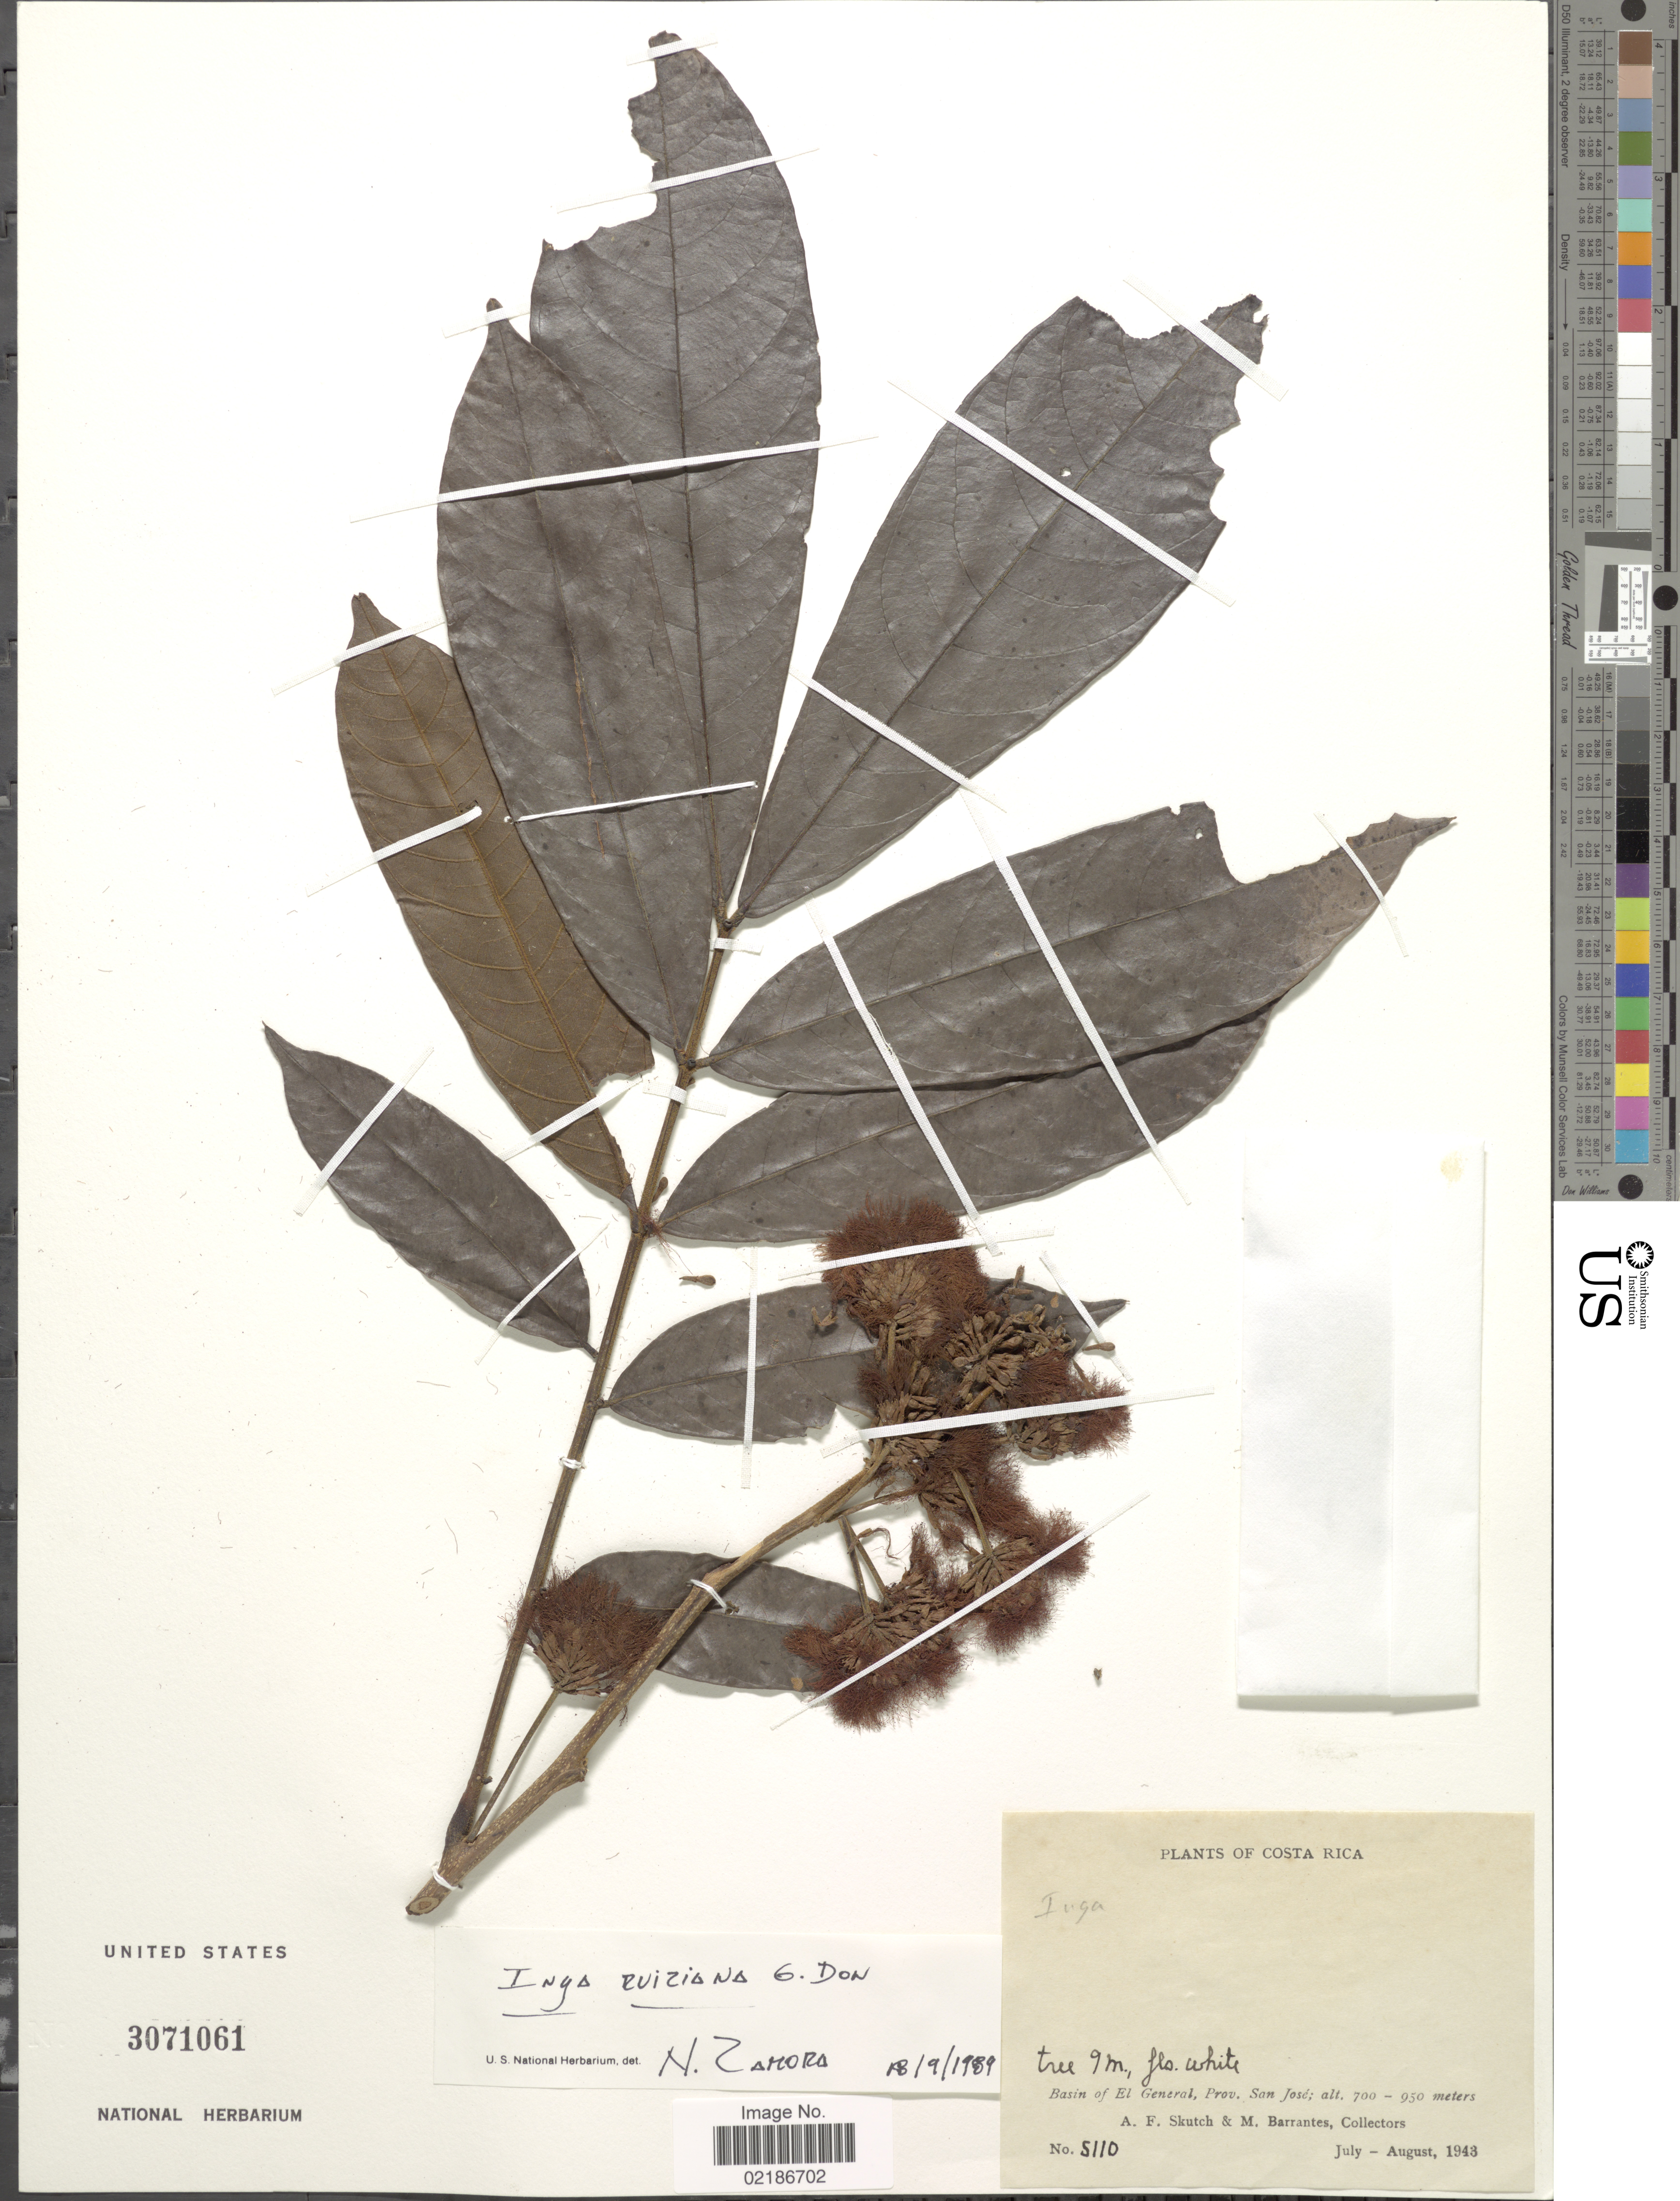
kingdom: Plantae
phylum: Tracheophyta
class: Magnoliopsida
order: Fabales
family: Fabaceae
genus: Inga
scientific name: Inga ruiziana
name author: G. Don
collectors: A. F. Skutch & M. Barrantes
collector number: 5110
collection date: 1943-07/1943-08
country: Costa Rica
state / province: San José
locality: Basin of El General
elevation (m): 700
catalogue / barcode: US 3071061